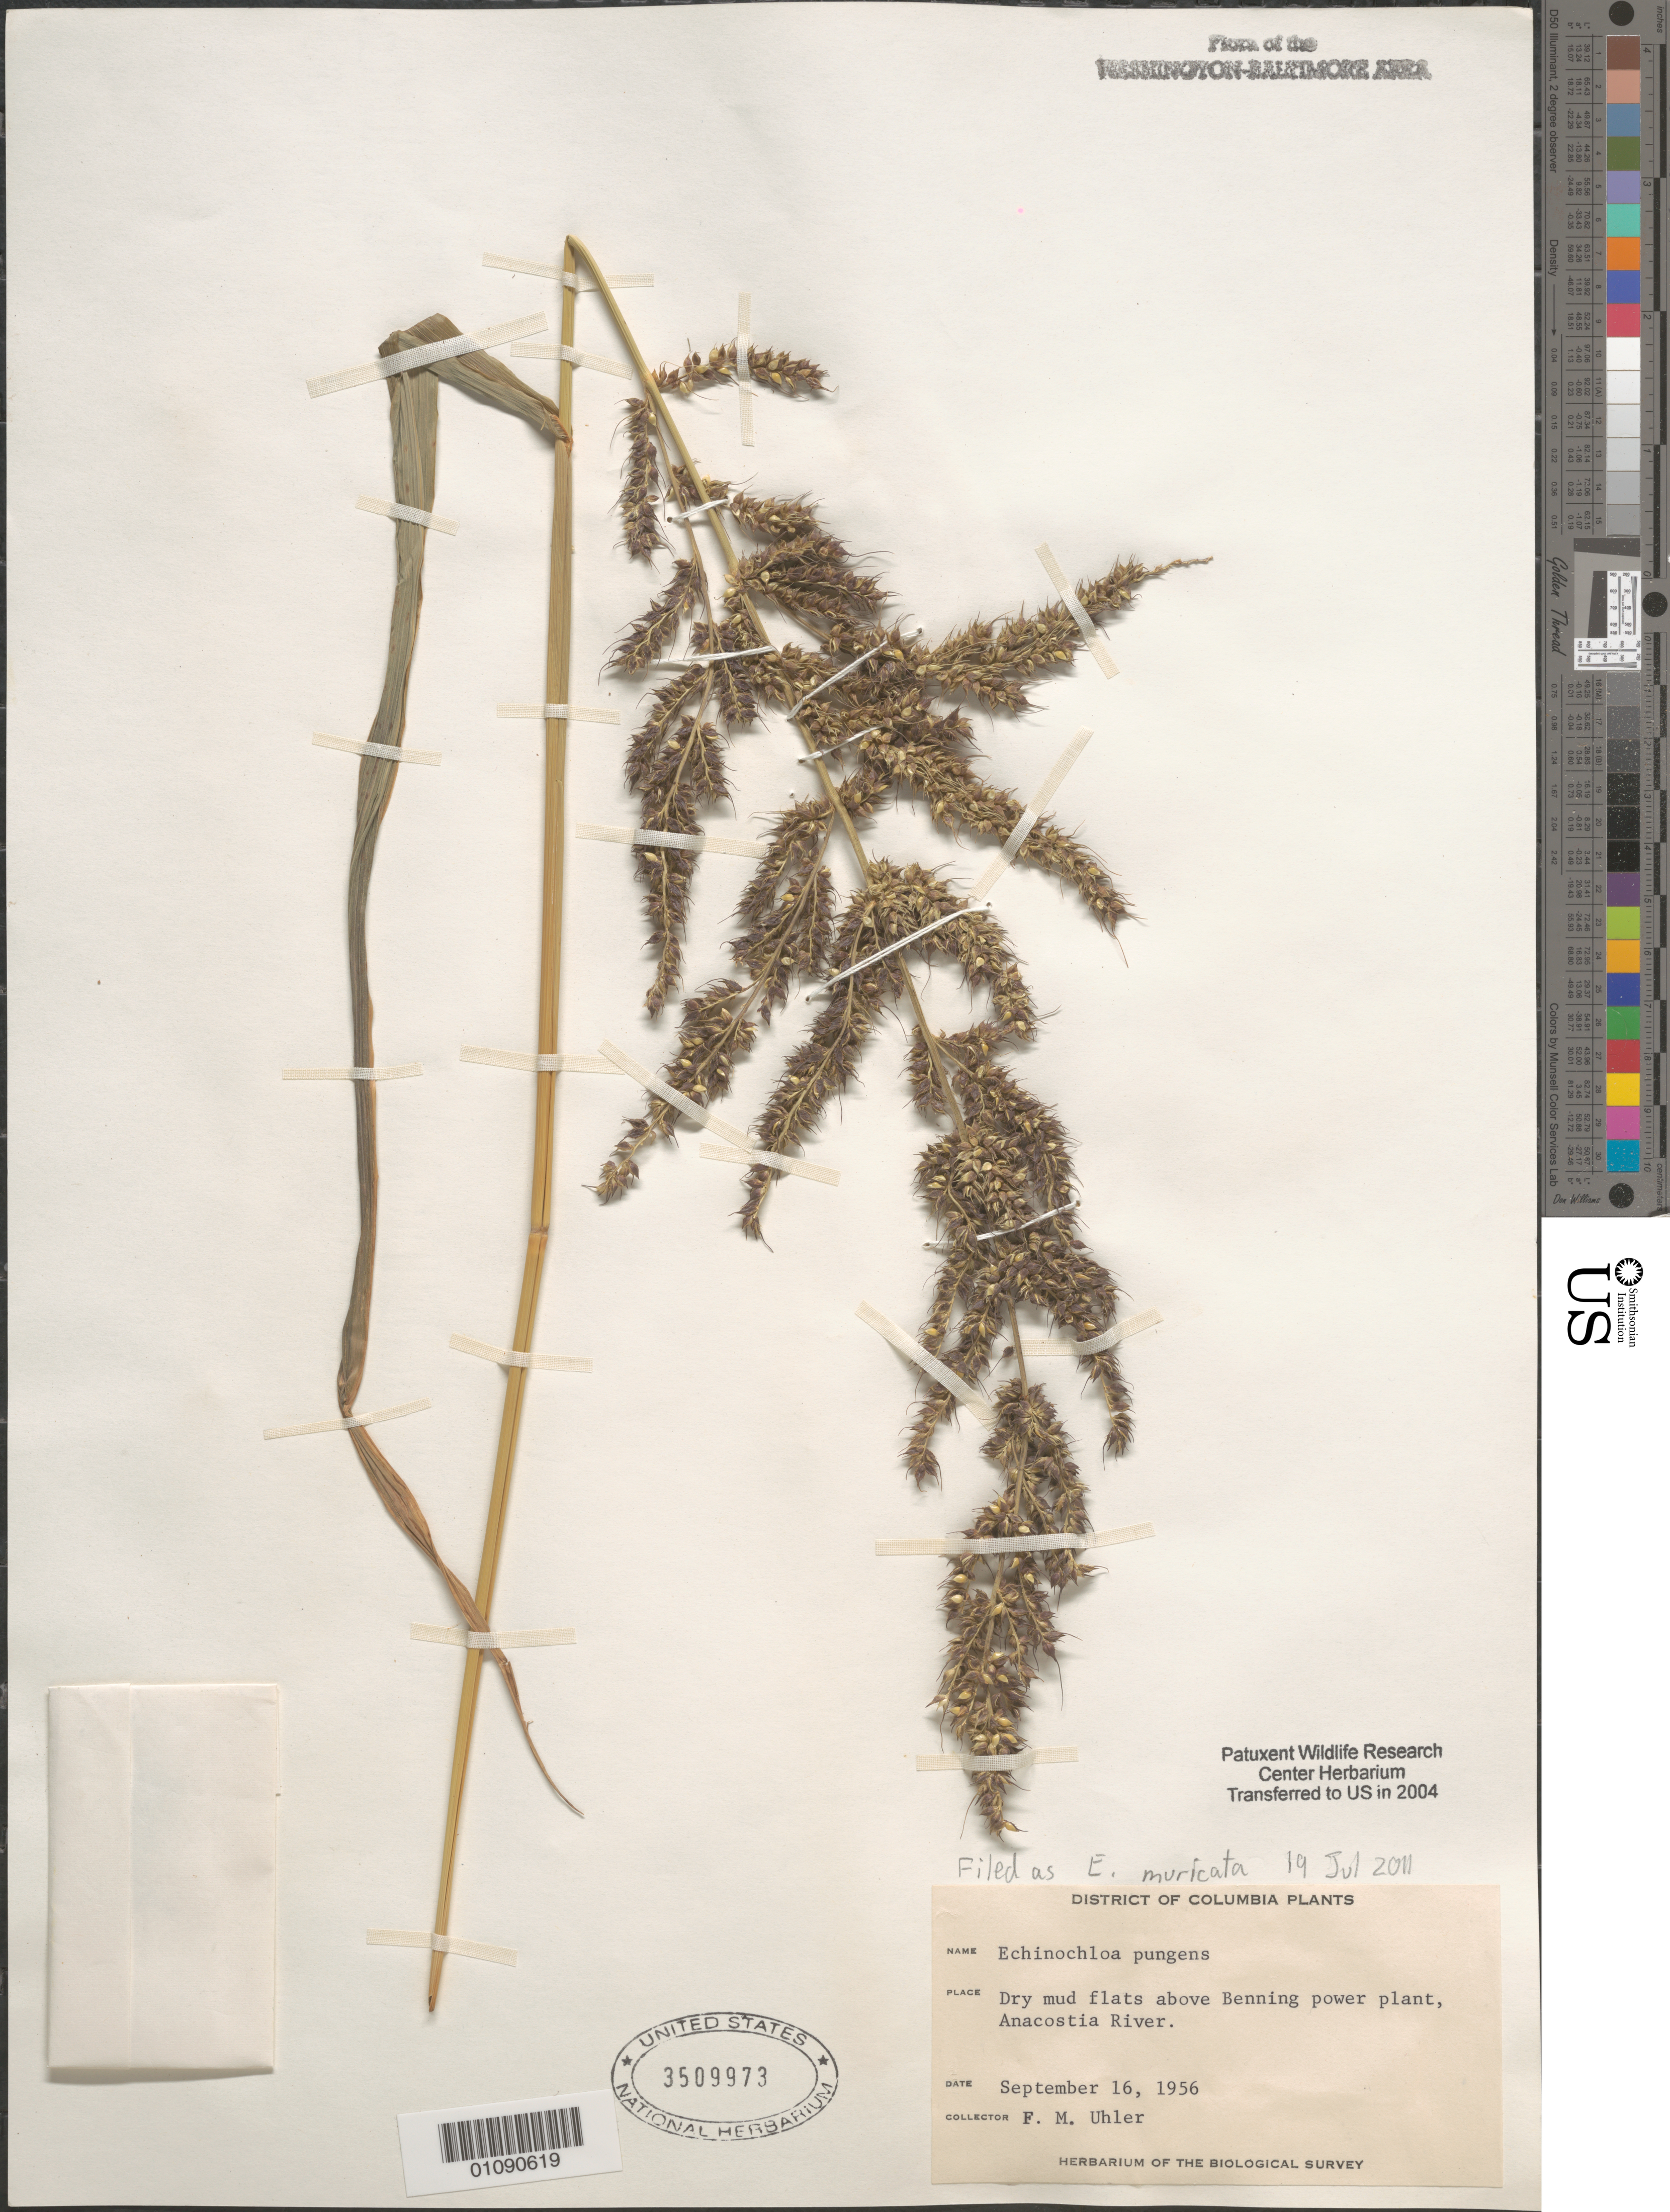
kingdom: Plantae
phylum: Tracheophyta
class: Liliopsida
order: Poales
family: Poaceae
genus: Echinochloa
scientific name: Echinochloa muricata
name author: (P. Beauv.) Fernald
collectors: F. M. Uhler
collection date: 1956-09-16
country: United States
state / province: District of Columbia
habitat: Dry mud flats above Benning power plant, Anacostia River.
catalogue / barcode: US 3509973